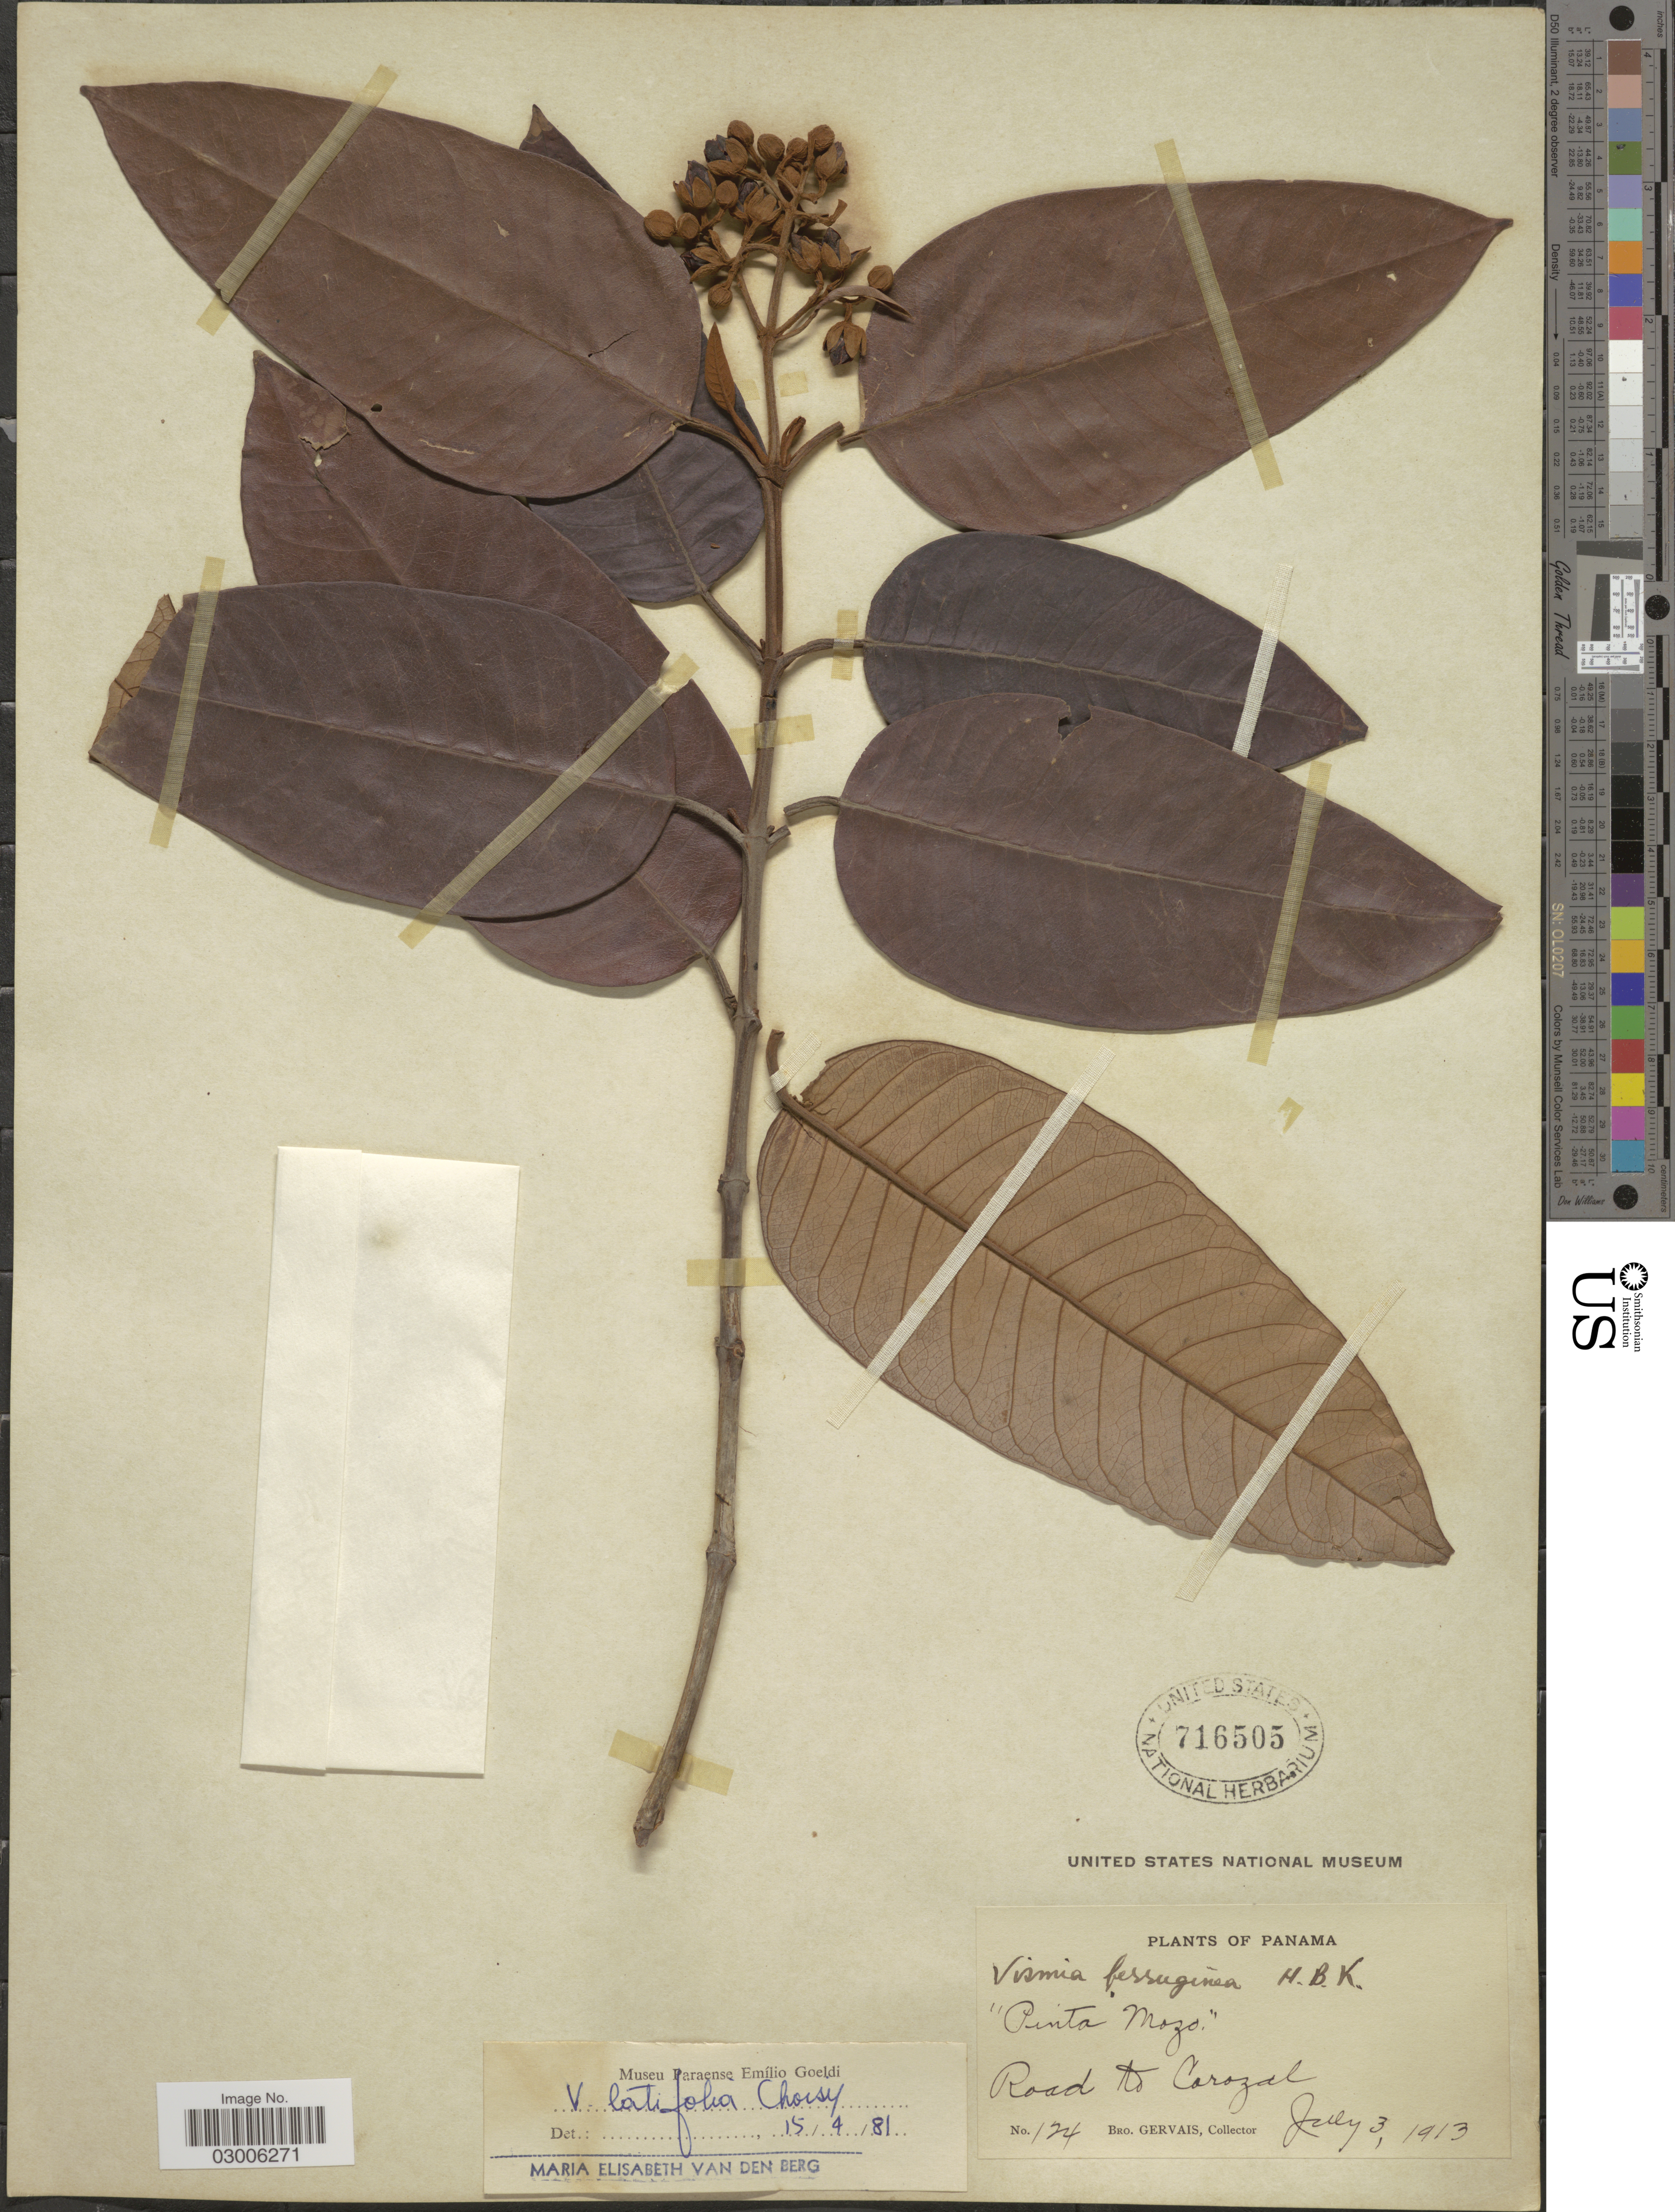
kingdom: Plantae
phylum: Tracheophyta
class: Magnoliopsida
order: Malpighiales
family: Hypericaceae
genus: Vismia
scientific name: Vismia latifolia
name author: (Aubl.) Choisy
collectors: B. Gervais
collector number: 124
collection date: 1913-07-03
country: Panama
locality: Road to Corozal.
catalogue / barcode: US 716505